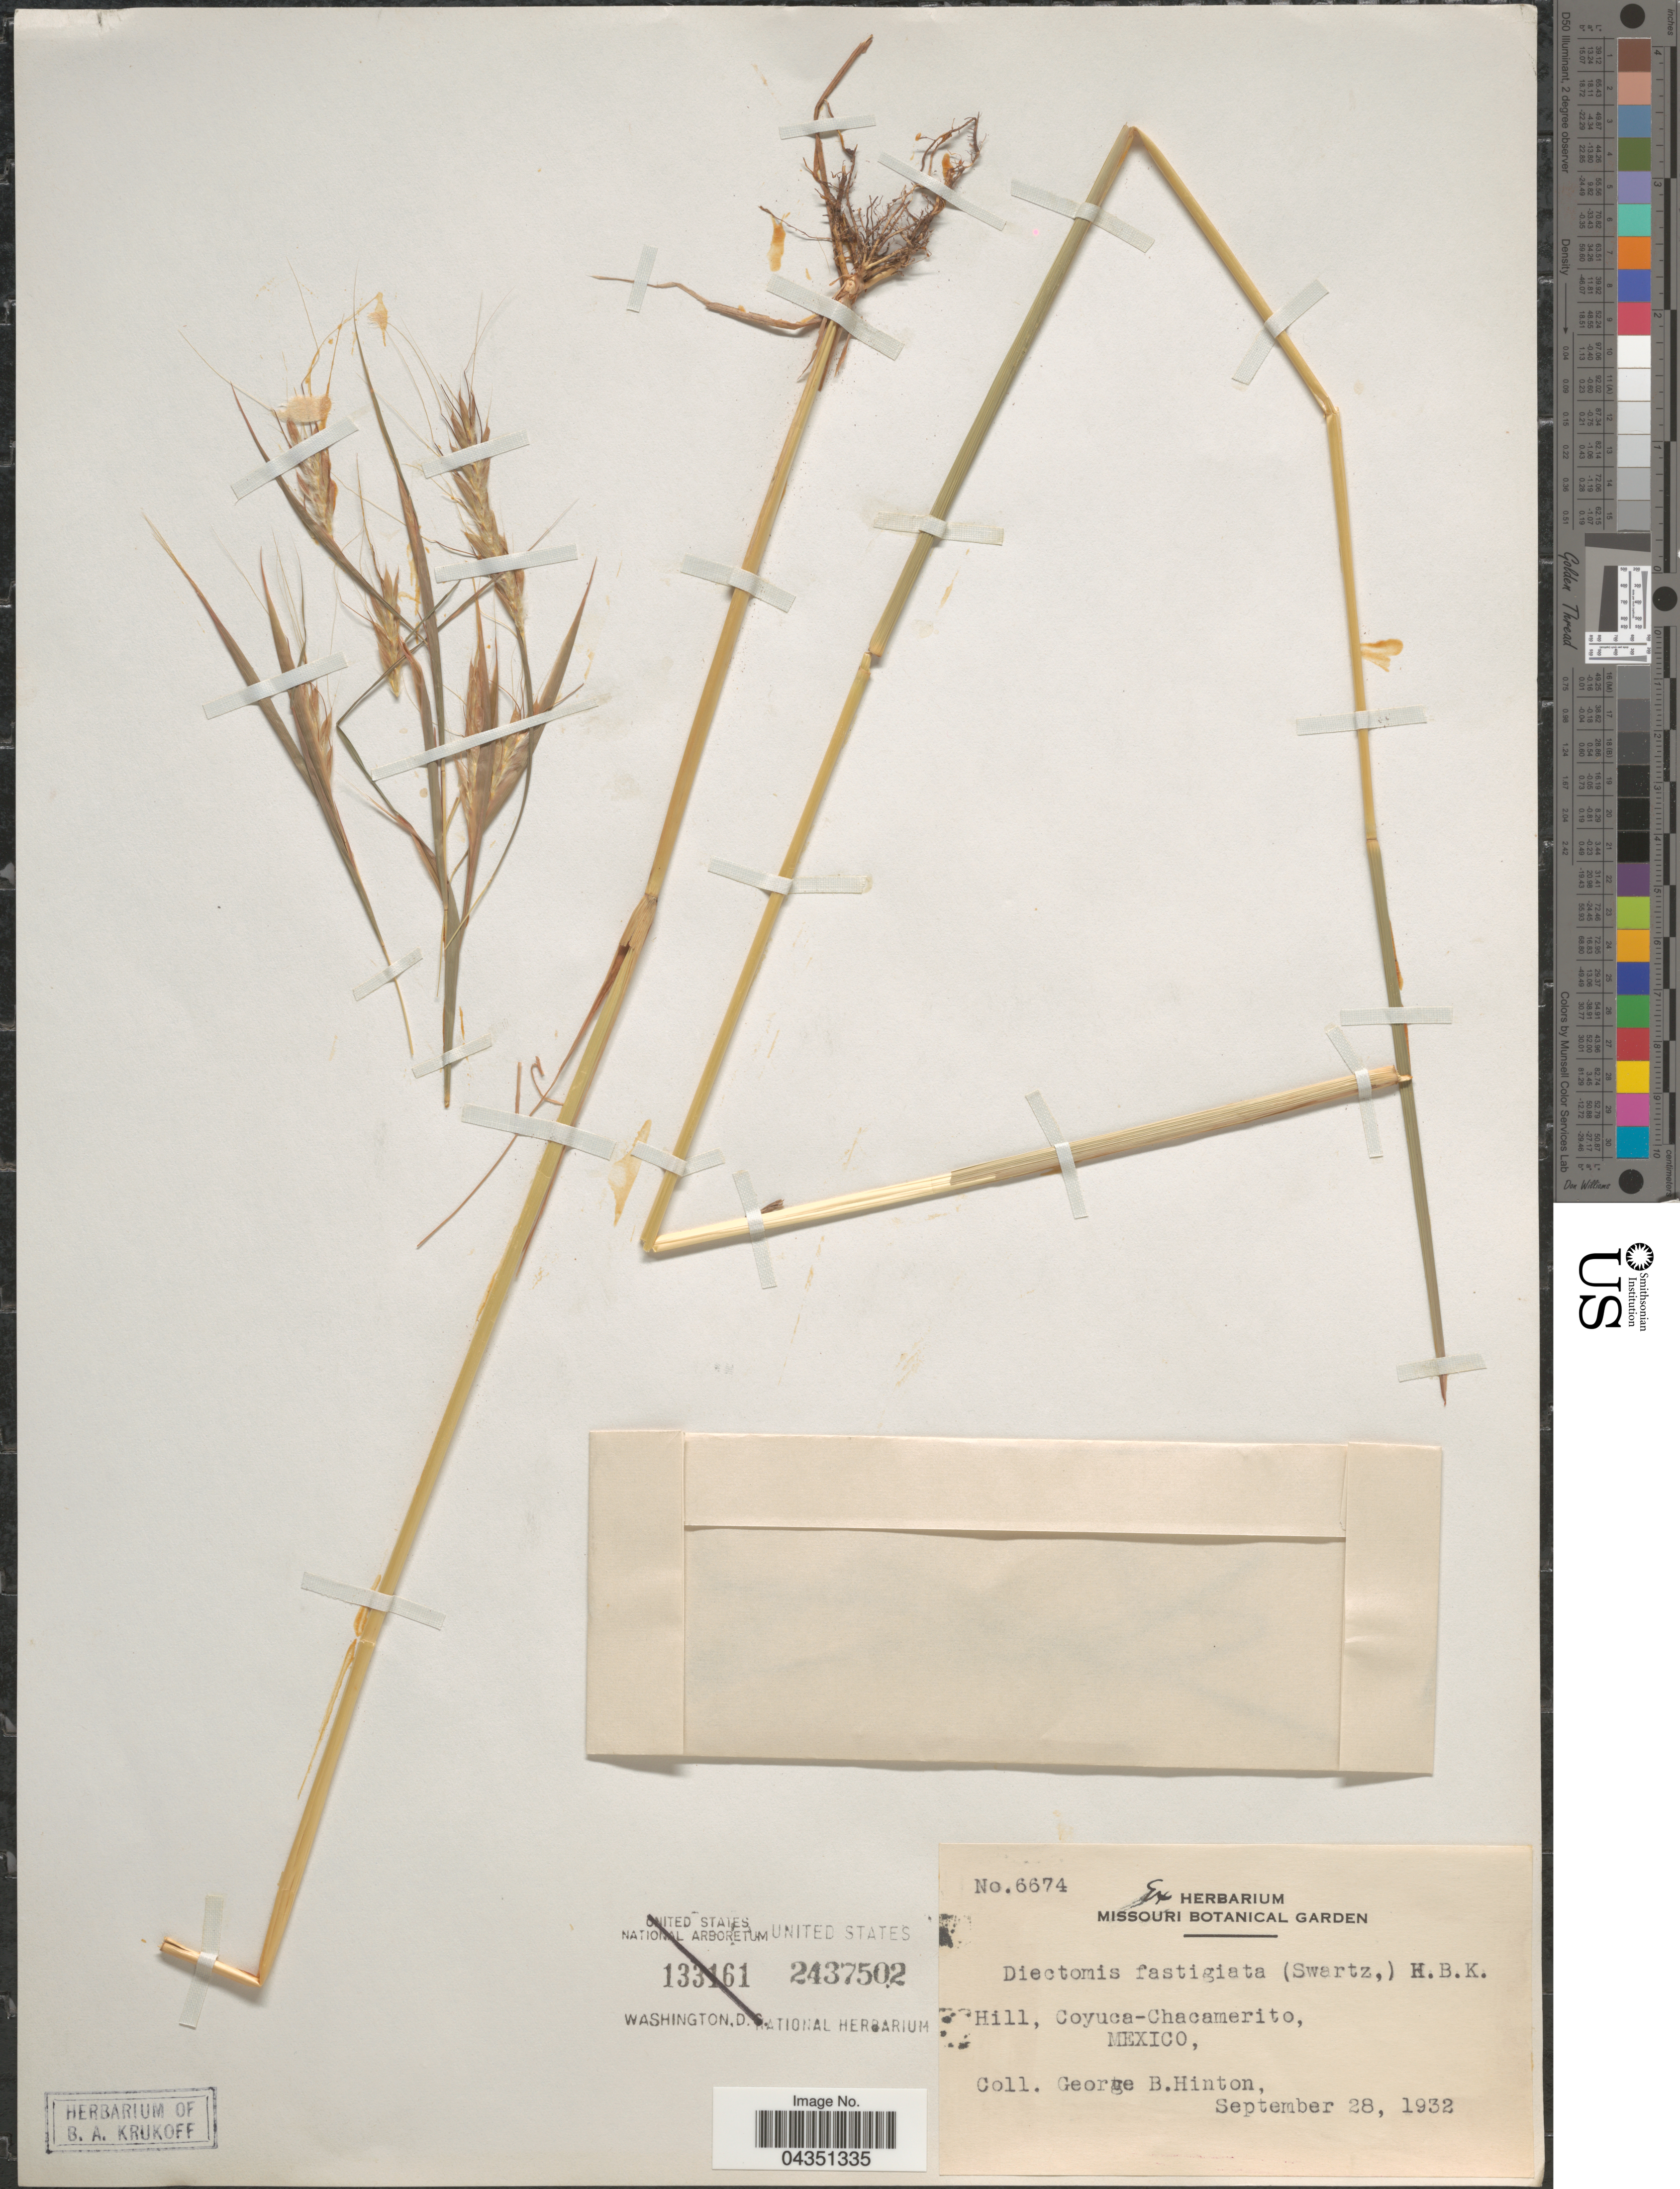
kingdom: Plantae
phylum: Tracheophyta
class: Liliopsida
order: Poales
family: Poaceae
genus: Diectomis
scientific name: Diectomis fastigiata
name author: (Sw.) P. Beauv.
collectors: G. B. Hinton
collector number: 6674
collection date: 1932-09-28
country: Mexico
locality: Hill, Coyuca-Chacamerito.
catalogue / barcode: US 2437502